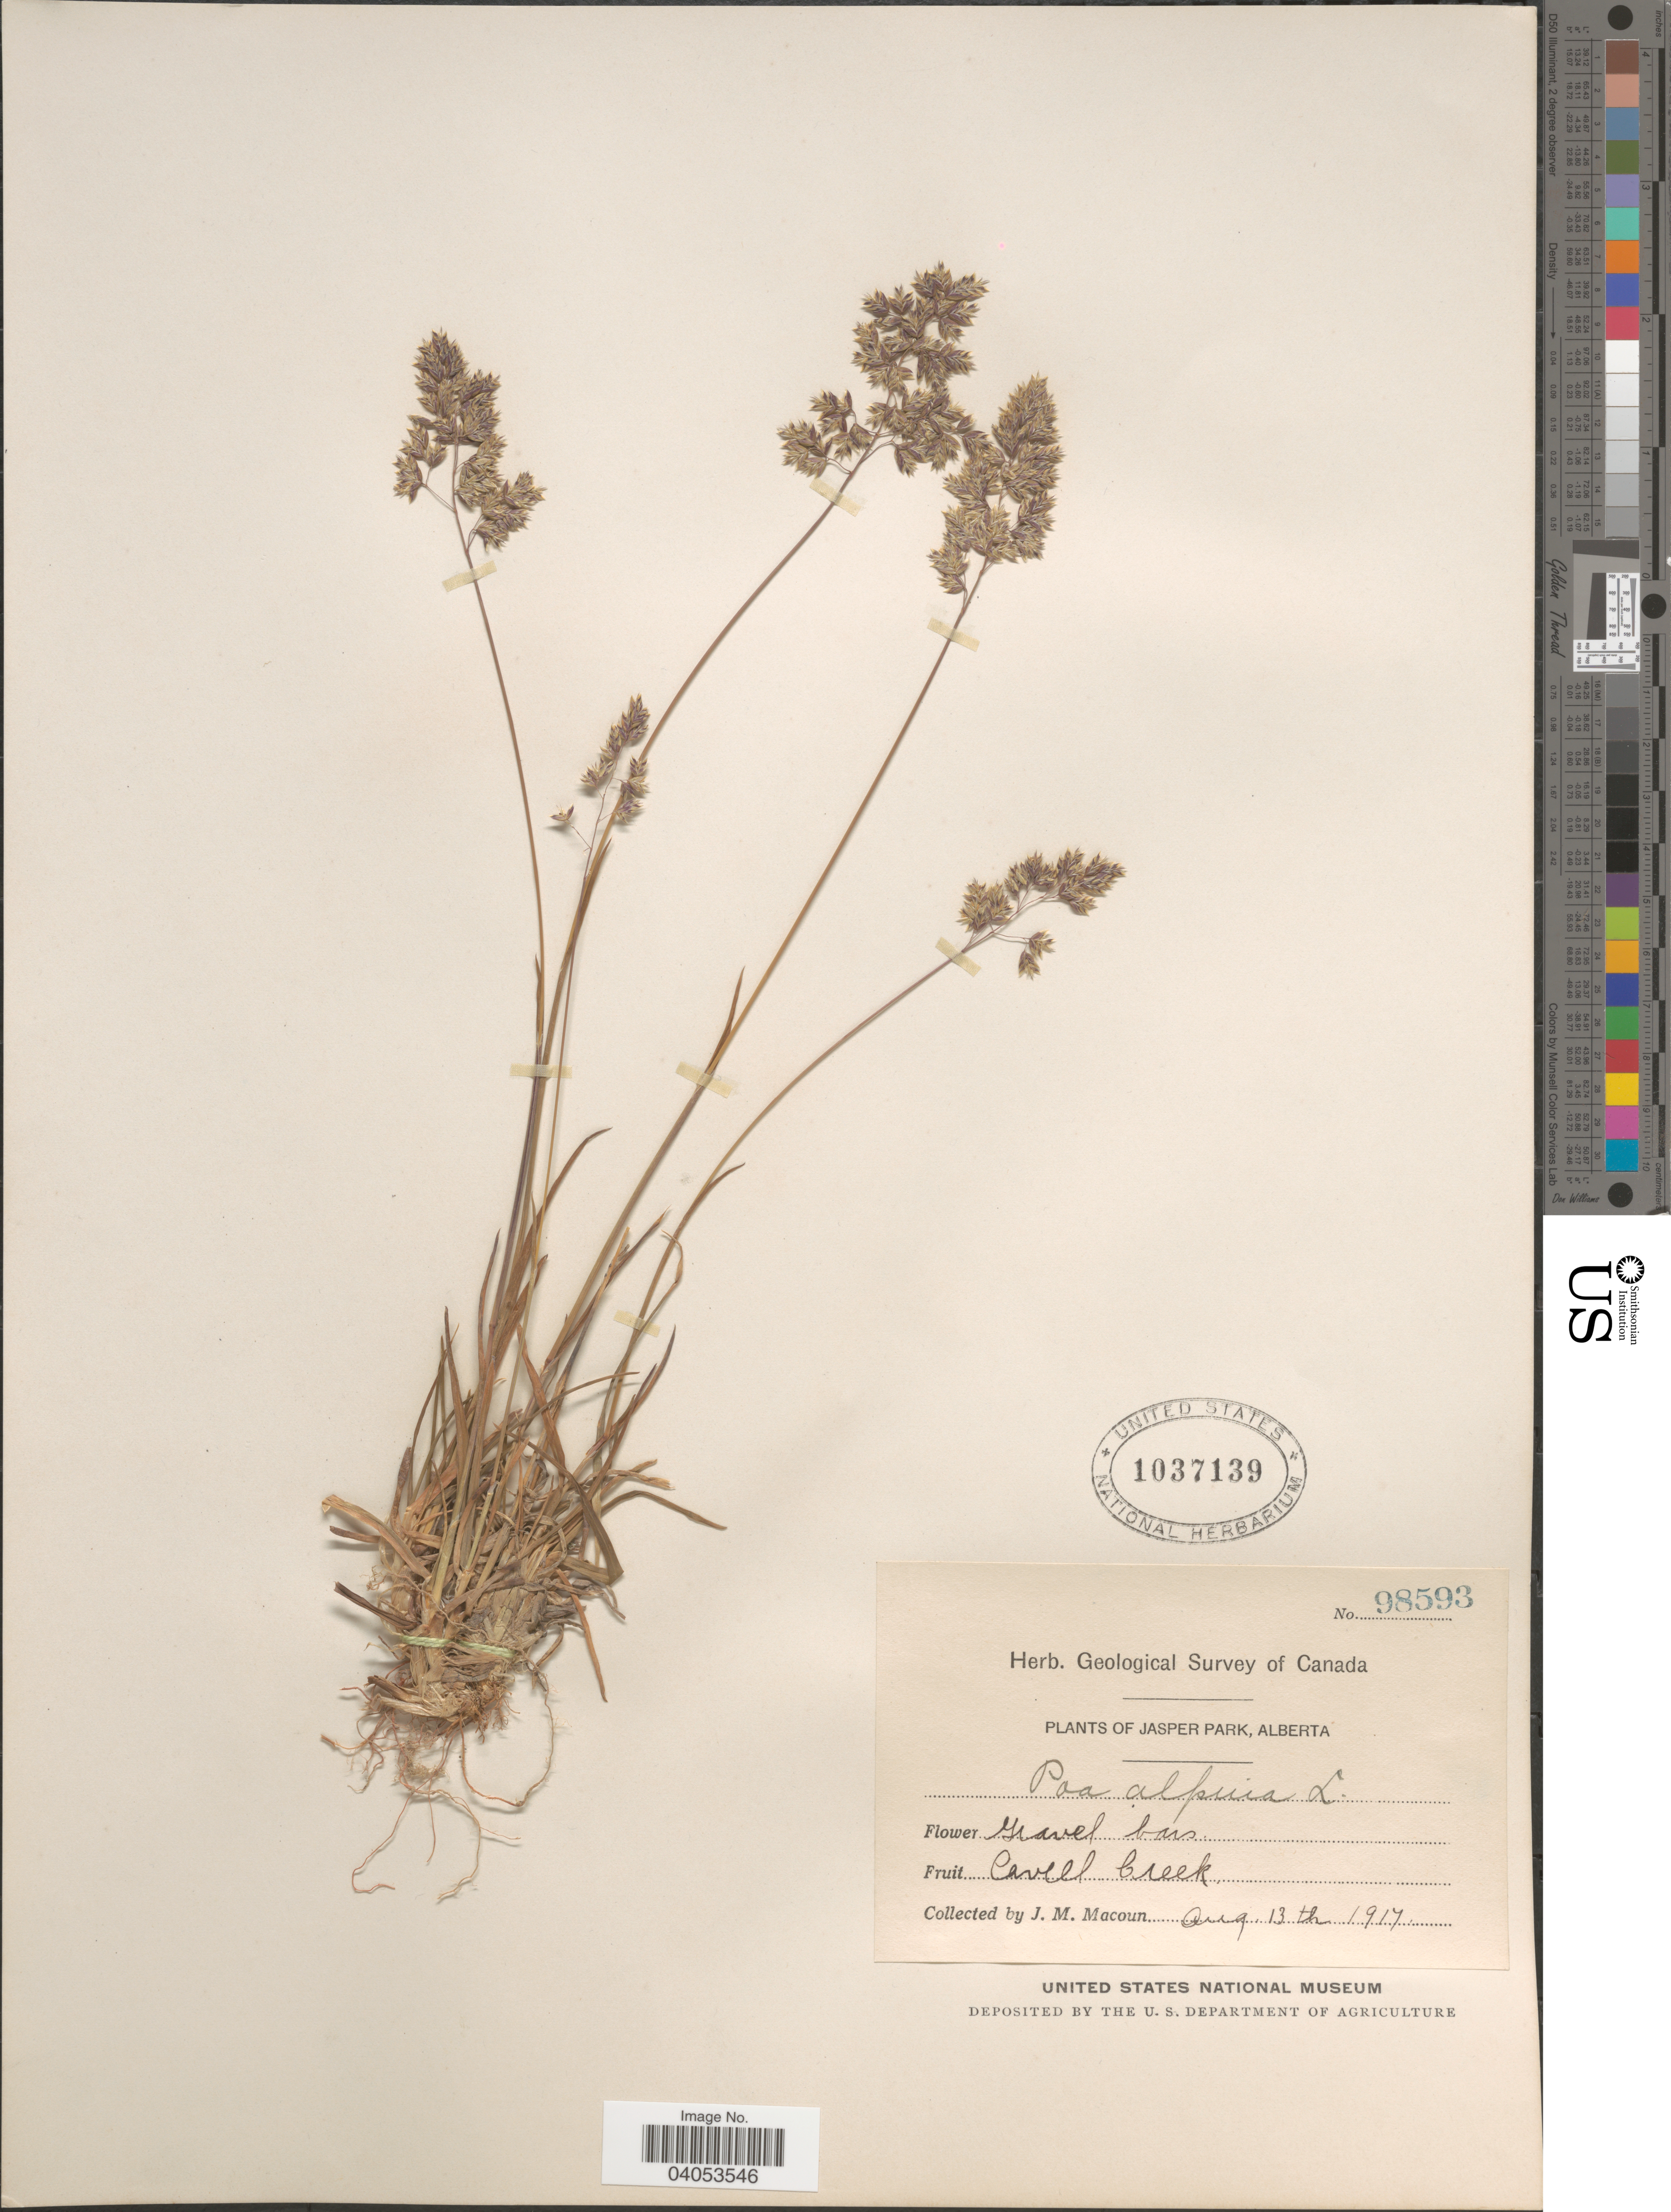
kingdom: Plantae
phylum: Tracheophyta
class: Liliopsida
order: Poales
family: Poaceae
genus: Poa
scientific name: Poa alpina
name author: L.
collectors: J. M. Macoun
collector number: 98593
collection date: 1917-08-13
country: Canada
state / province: Alberta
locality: Jasper Park. Cavell Creek.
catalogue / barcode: US 1037139